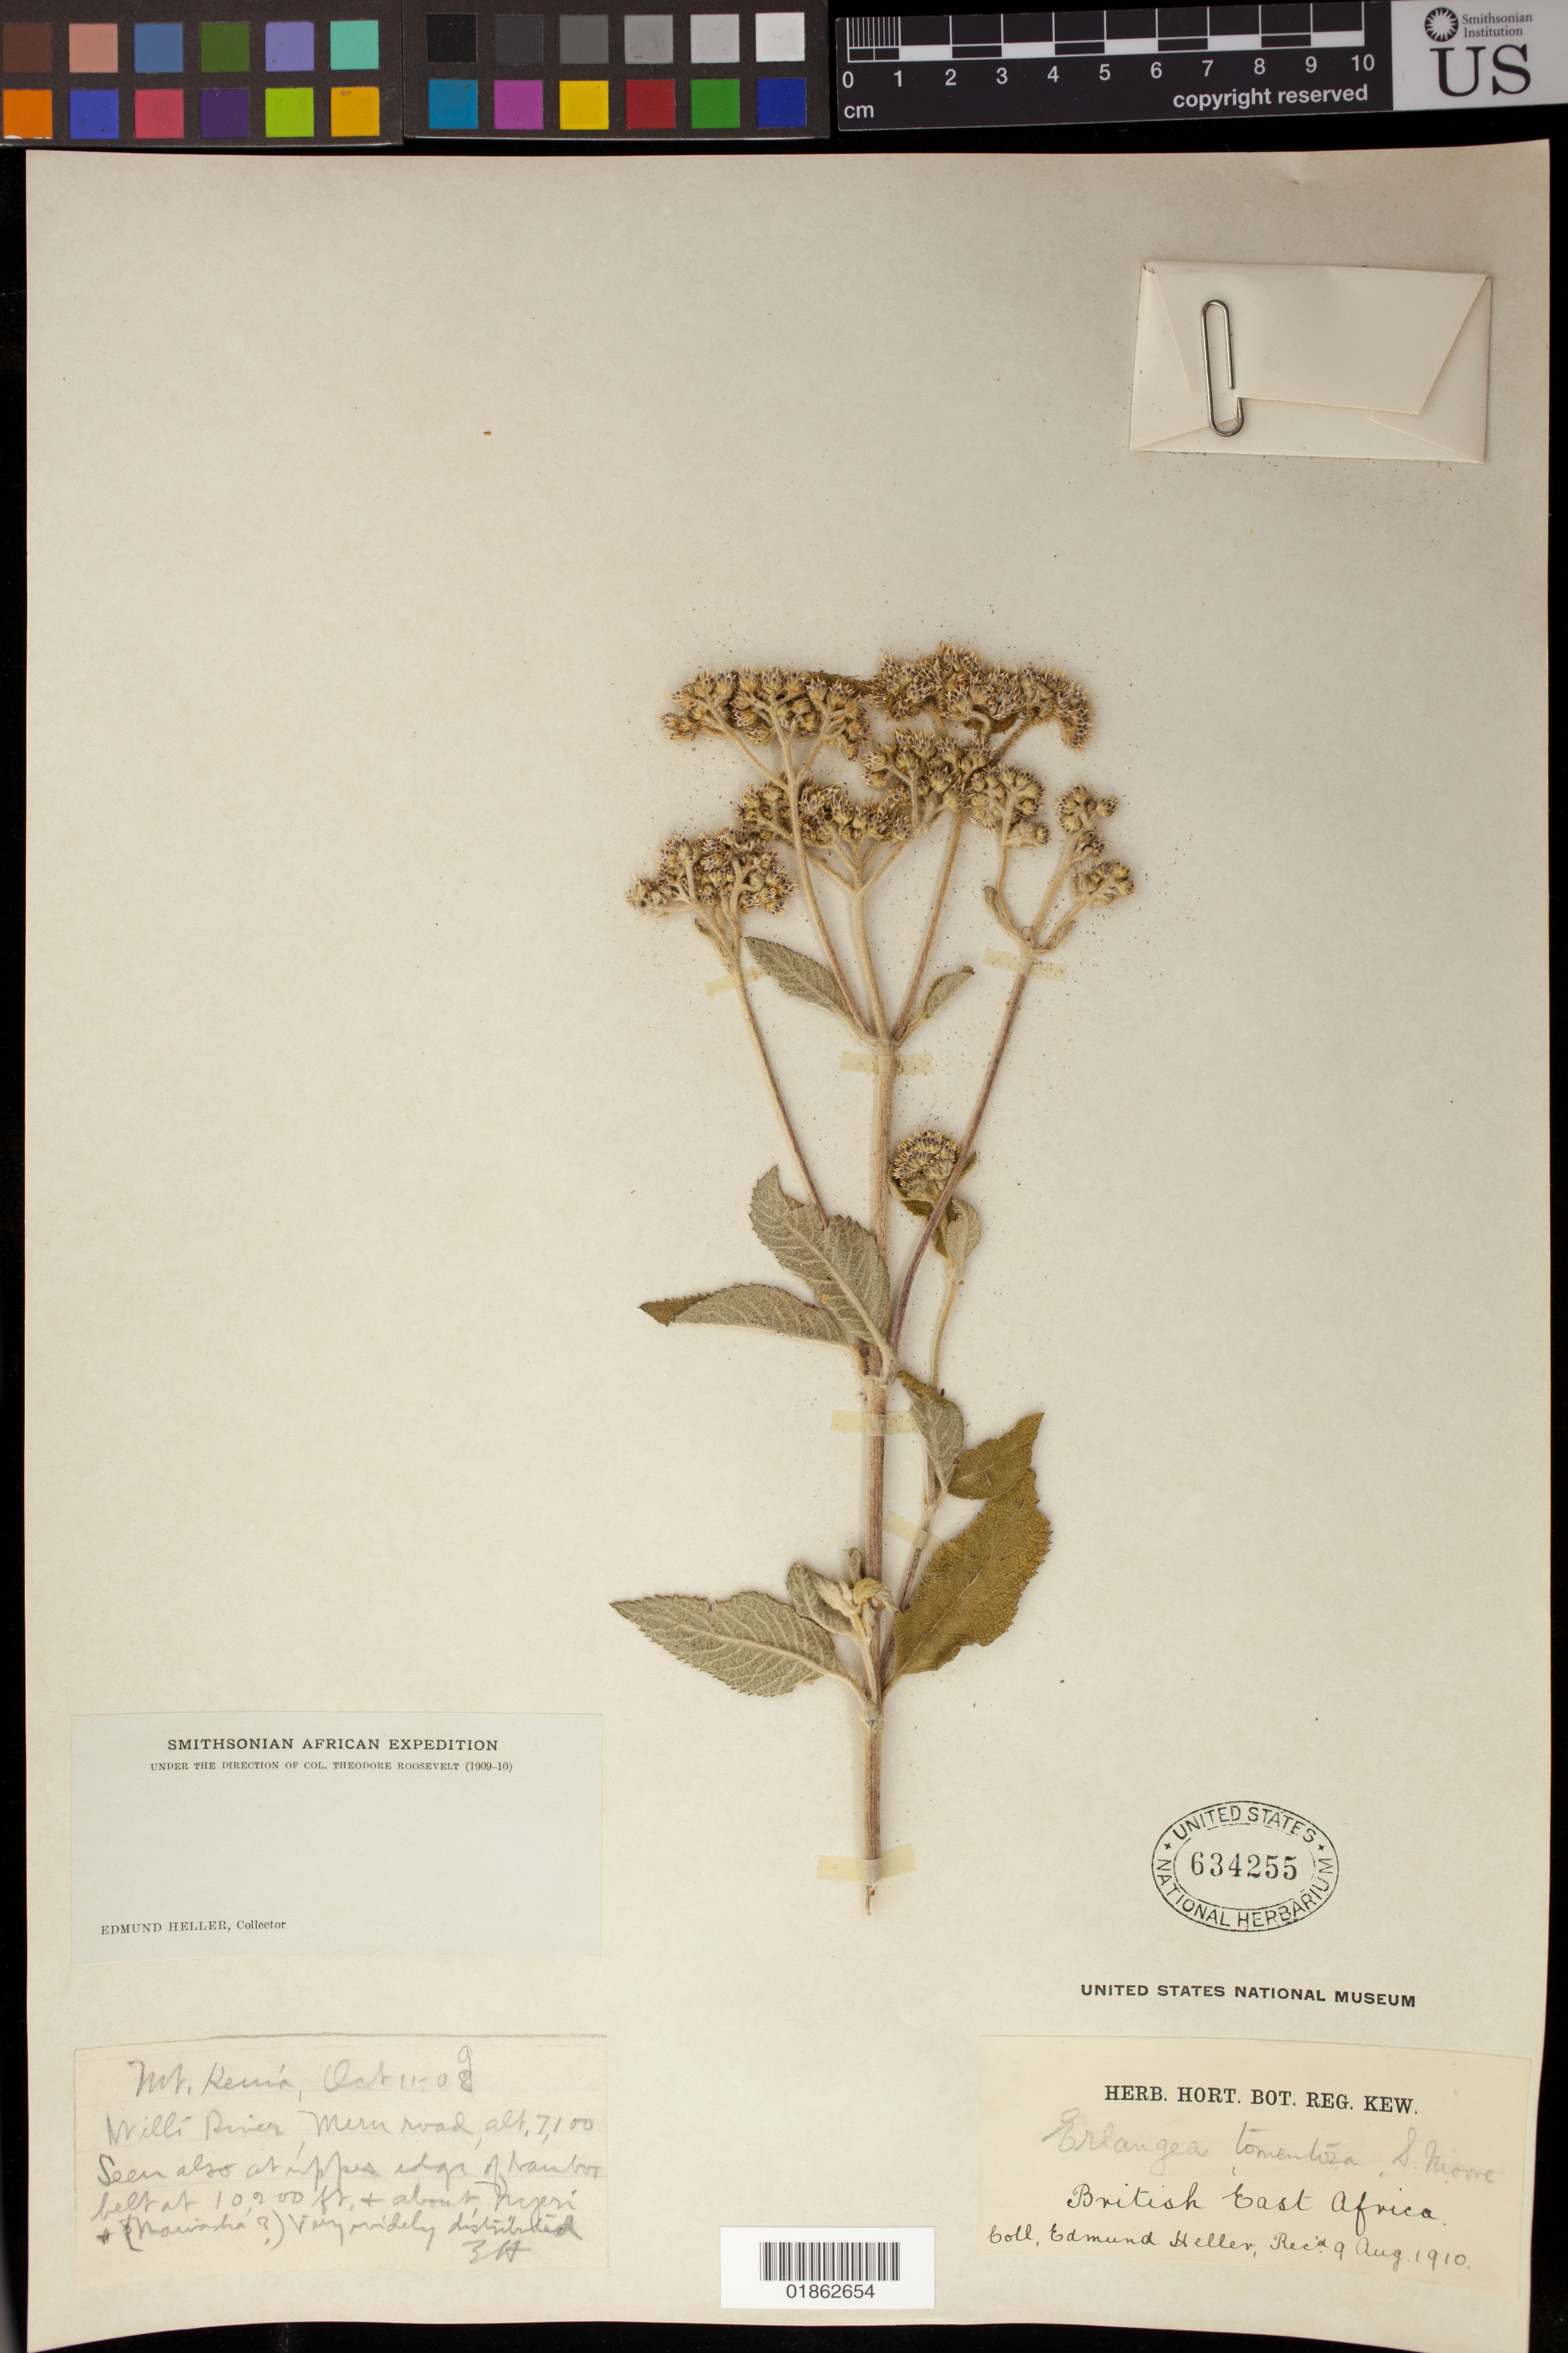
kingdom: Plantae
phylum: Tracheophyta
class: Magnoliopsida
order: Asterales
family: Asteraceae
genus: Erlangea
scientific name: Erlangea tomentosa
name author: S. Moore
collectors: E. Heller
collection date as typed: Oct 11 - 08/9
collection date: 1909-10-11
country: Kenya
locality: Mt. Kenia [Kenya]. Willi River, Meru road.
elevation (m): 2164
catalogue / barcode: US 634255